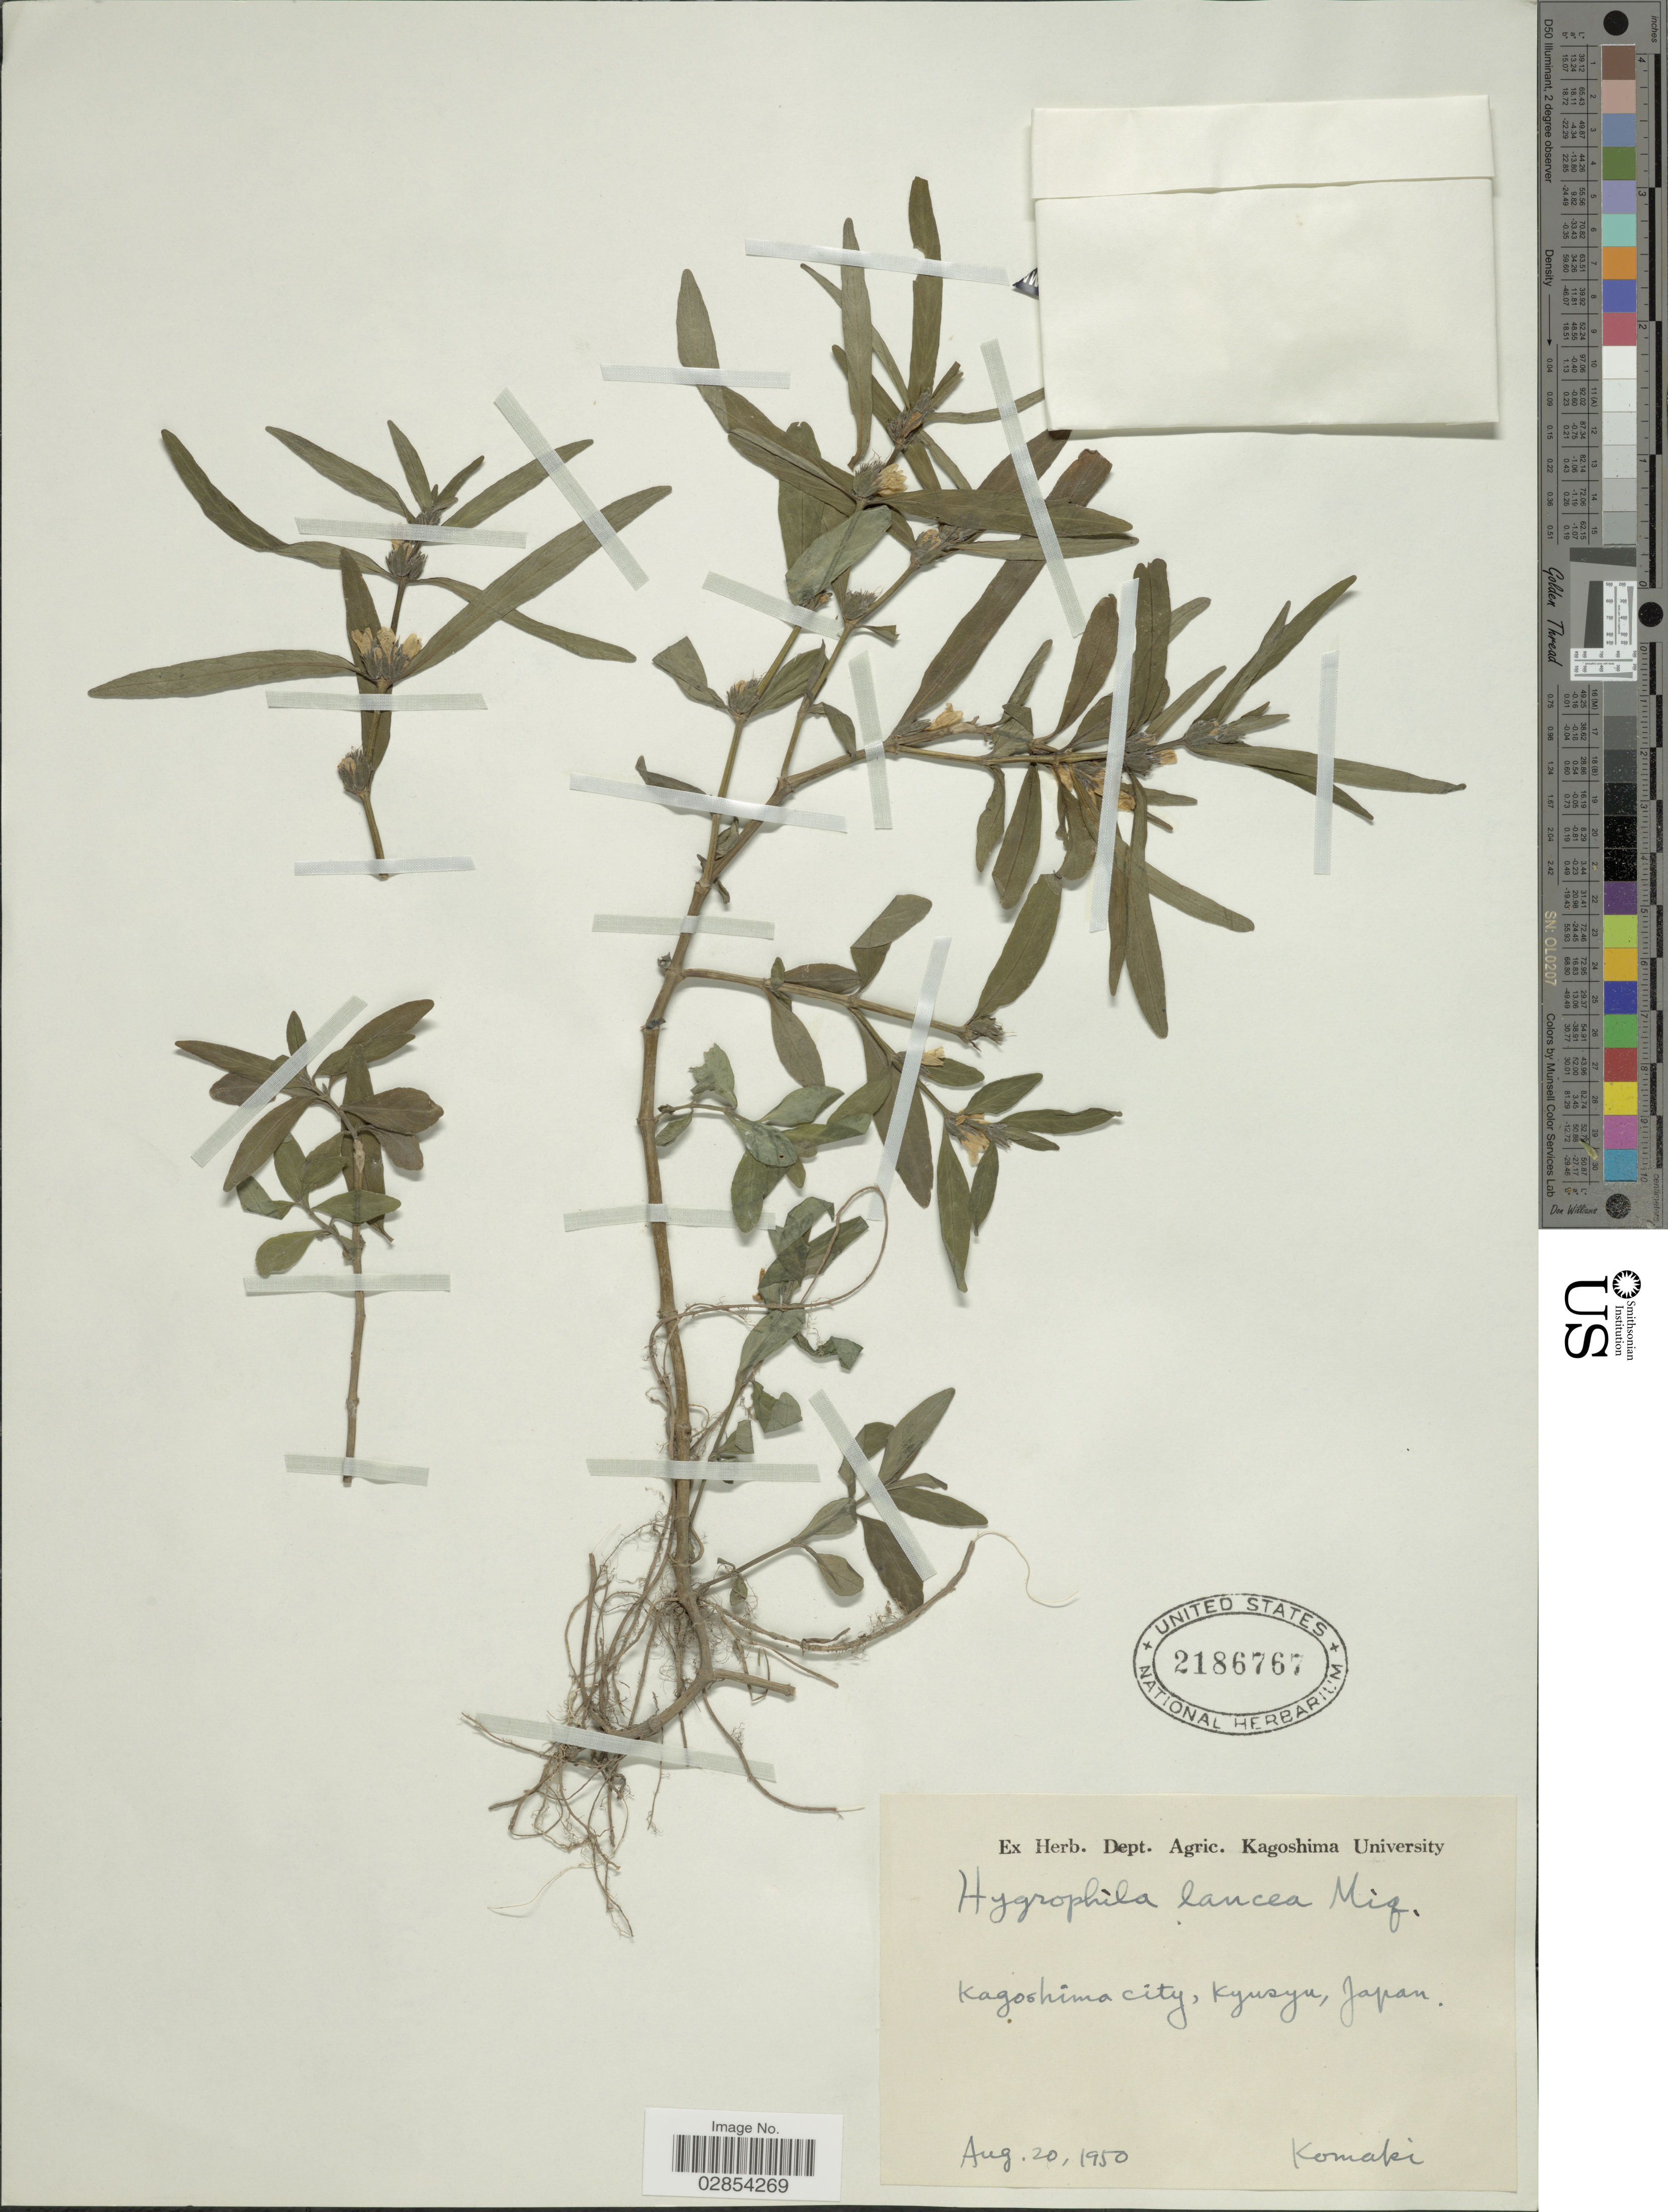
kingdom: Plantae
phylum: Tracheophyta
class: Magnoliopsida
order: Lamiales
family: Acanthaceae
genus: Hygrophila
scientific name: Hygrophila lancea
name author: Miq.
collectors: -. Komaki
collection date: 1950-08-20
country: Japan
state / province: Kagosima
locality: Kagoshima city, Kyusyu.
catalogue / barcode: US 2186767